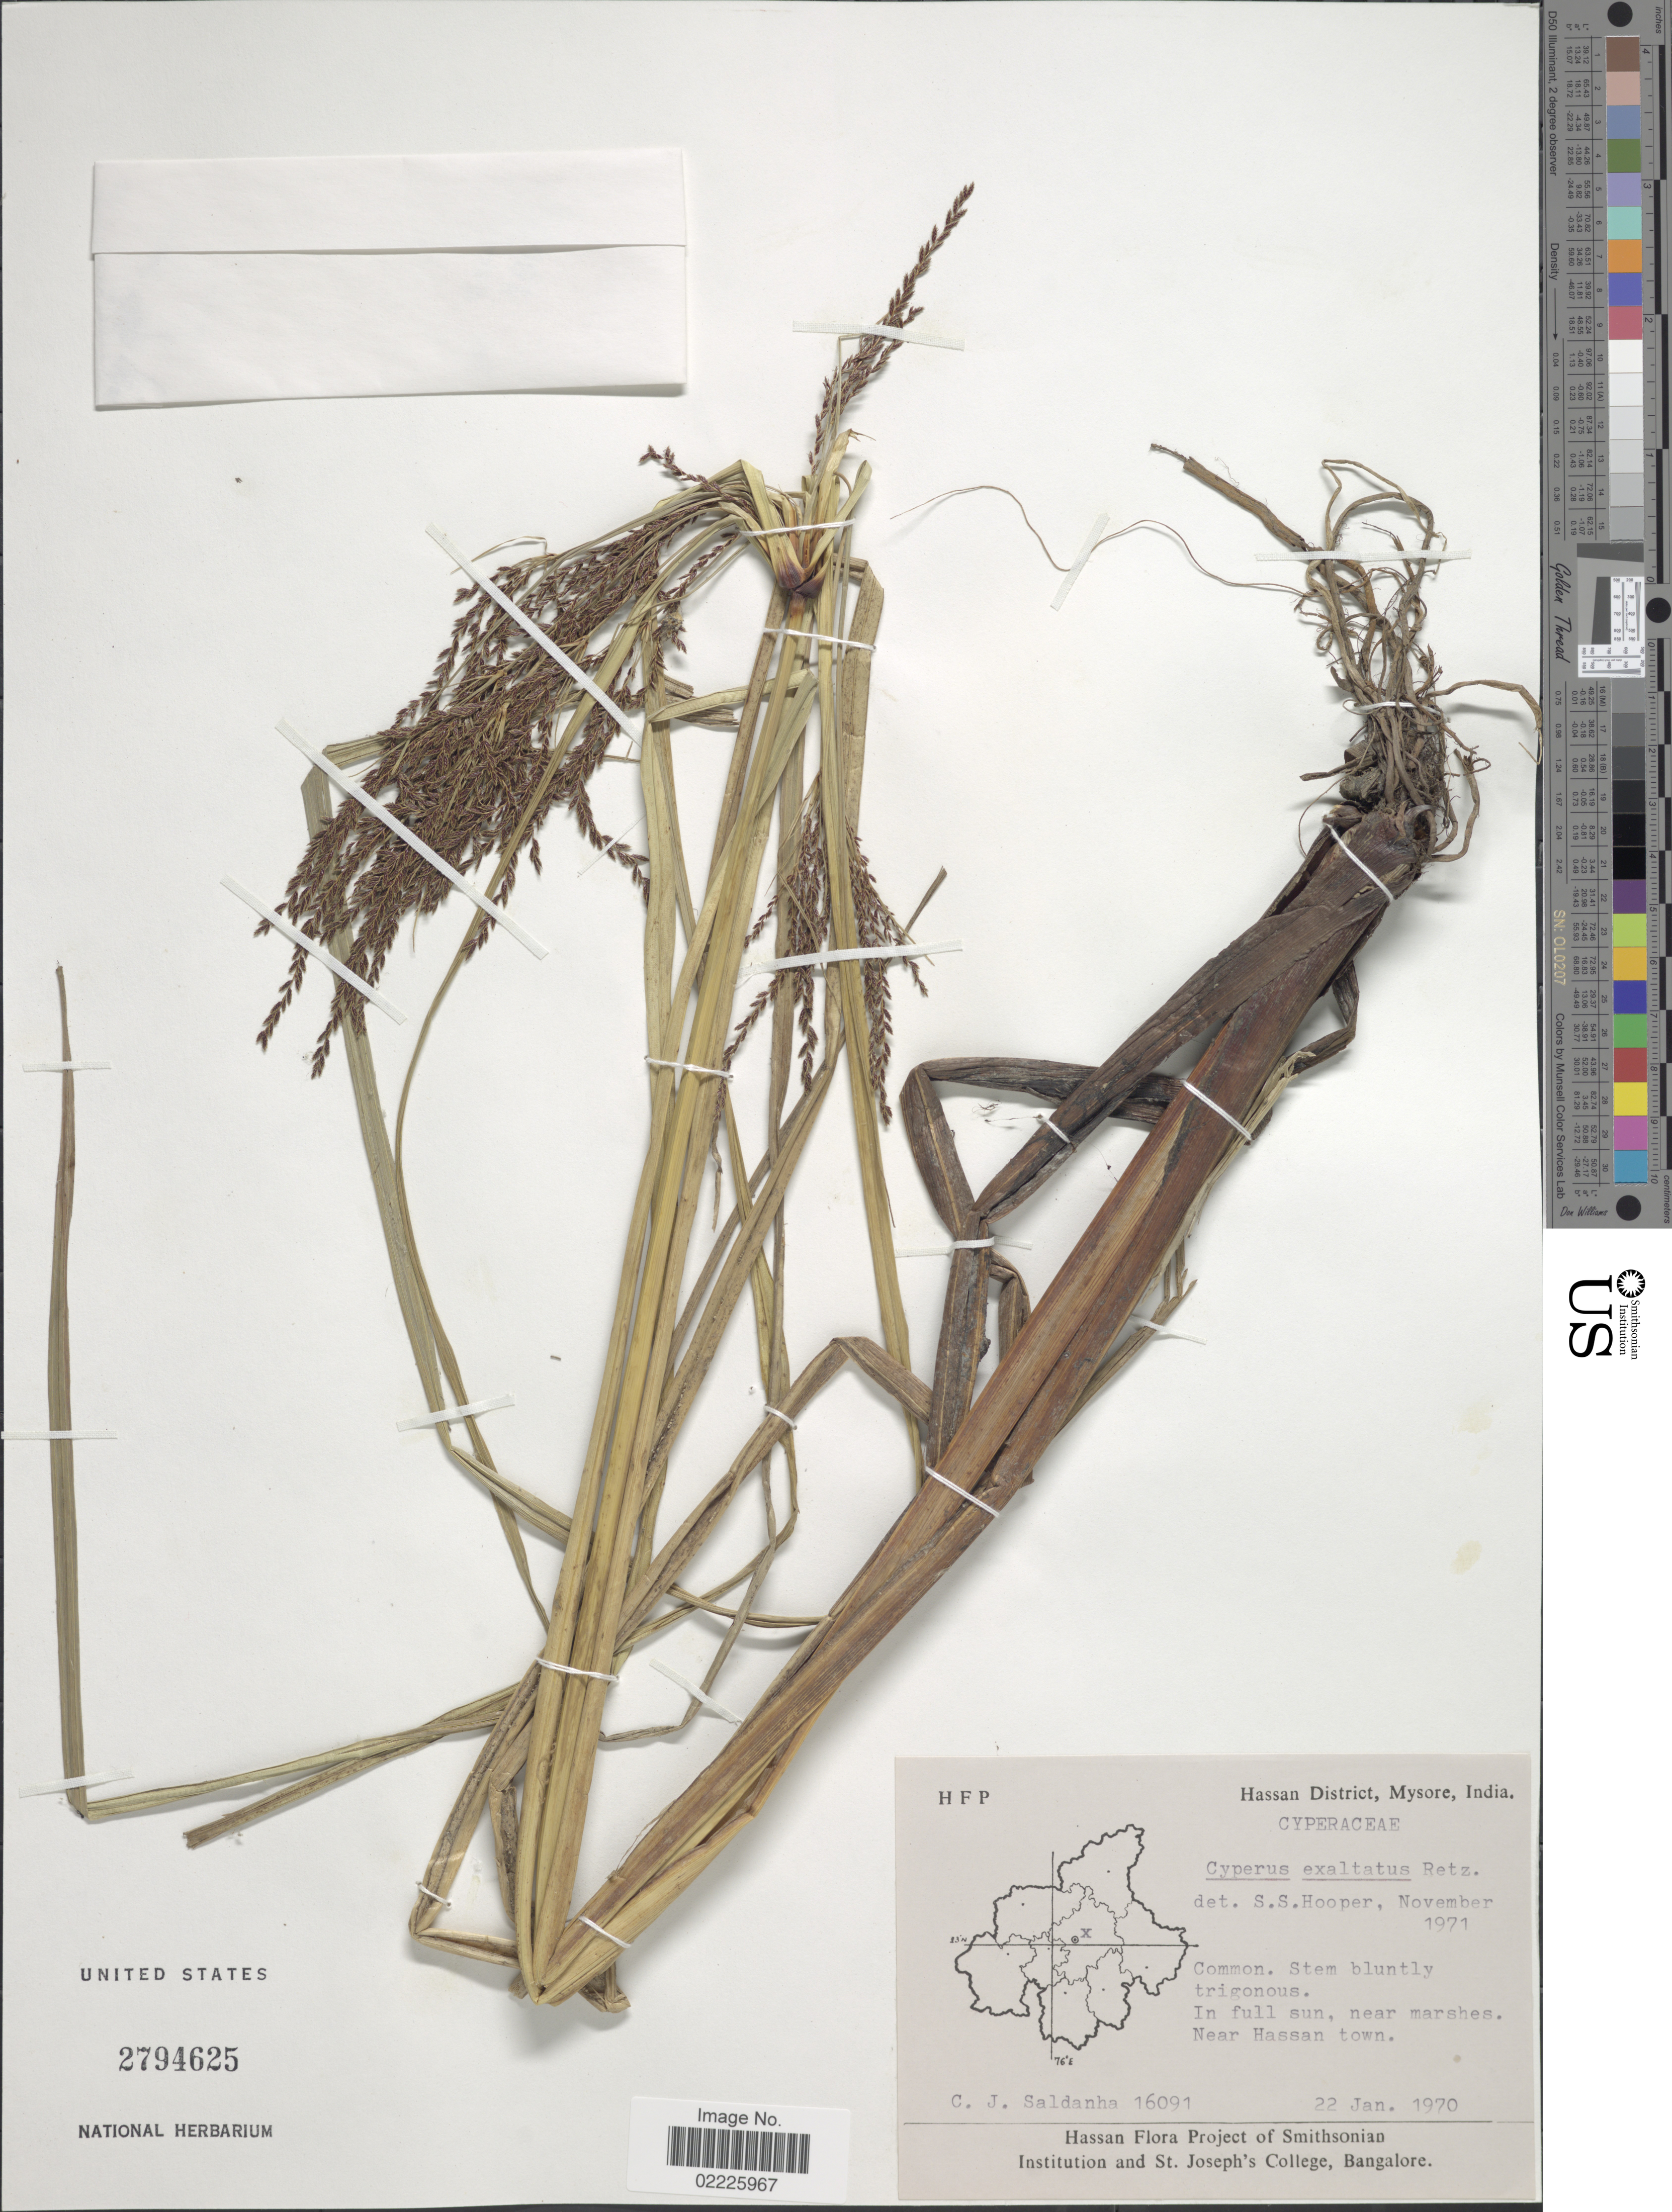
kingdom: Plantae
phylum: Tracheophyta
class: Liliopsida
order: Poales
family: Cyperaceae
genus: Cyperus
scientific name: Cyperus exaltatus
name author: Retz.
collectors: C. J. Saldanha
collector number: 16091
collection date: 1970-01-22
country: India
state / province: Karnataka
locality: Hassan District, Mysore, Near Hassan town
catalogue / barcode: US 2794625